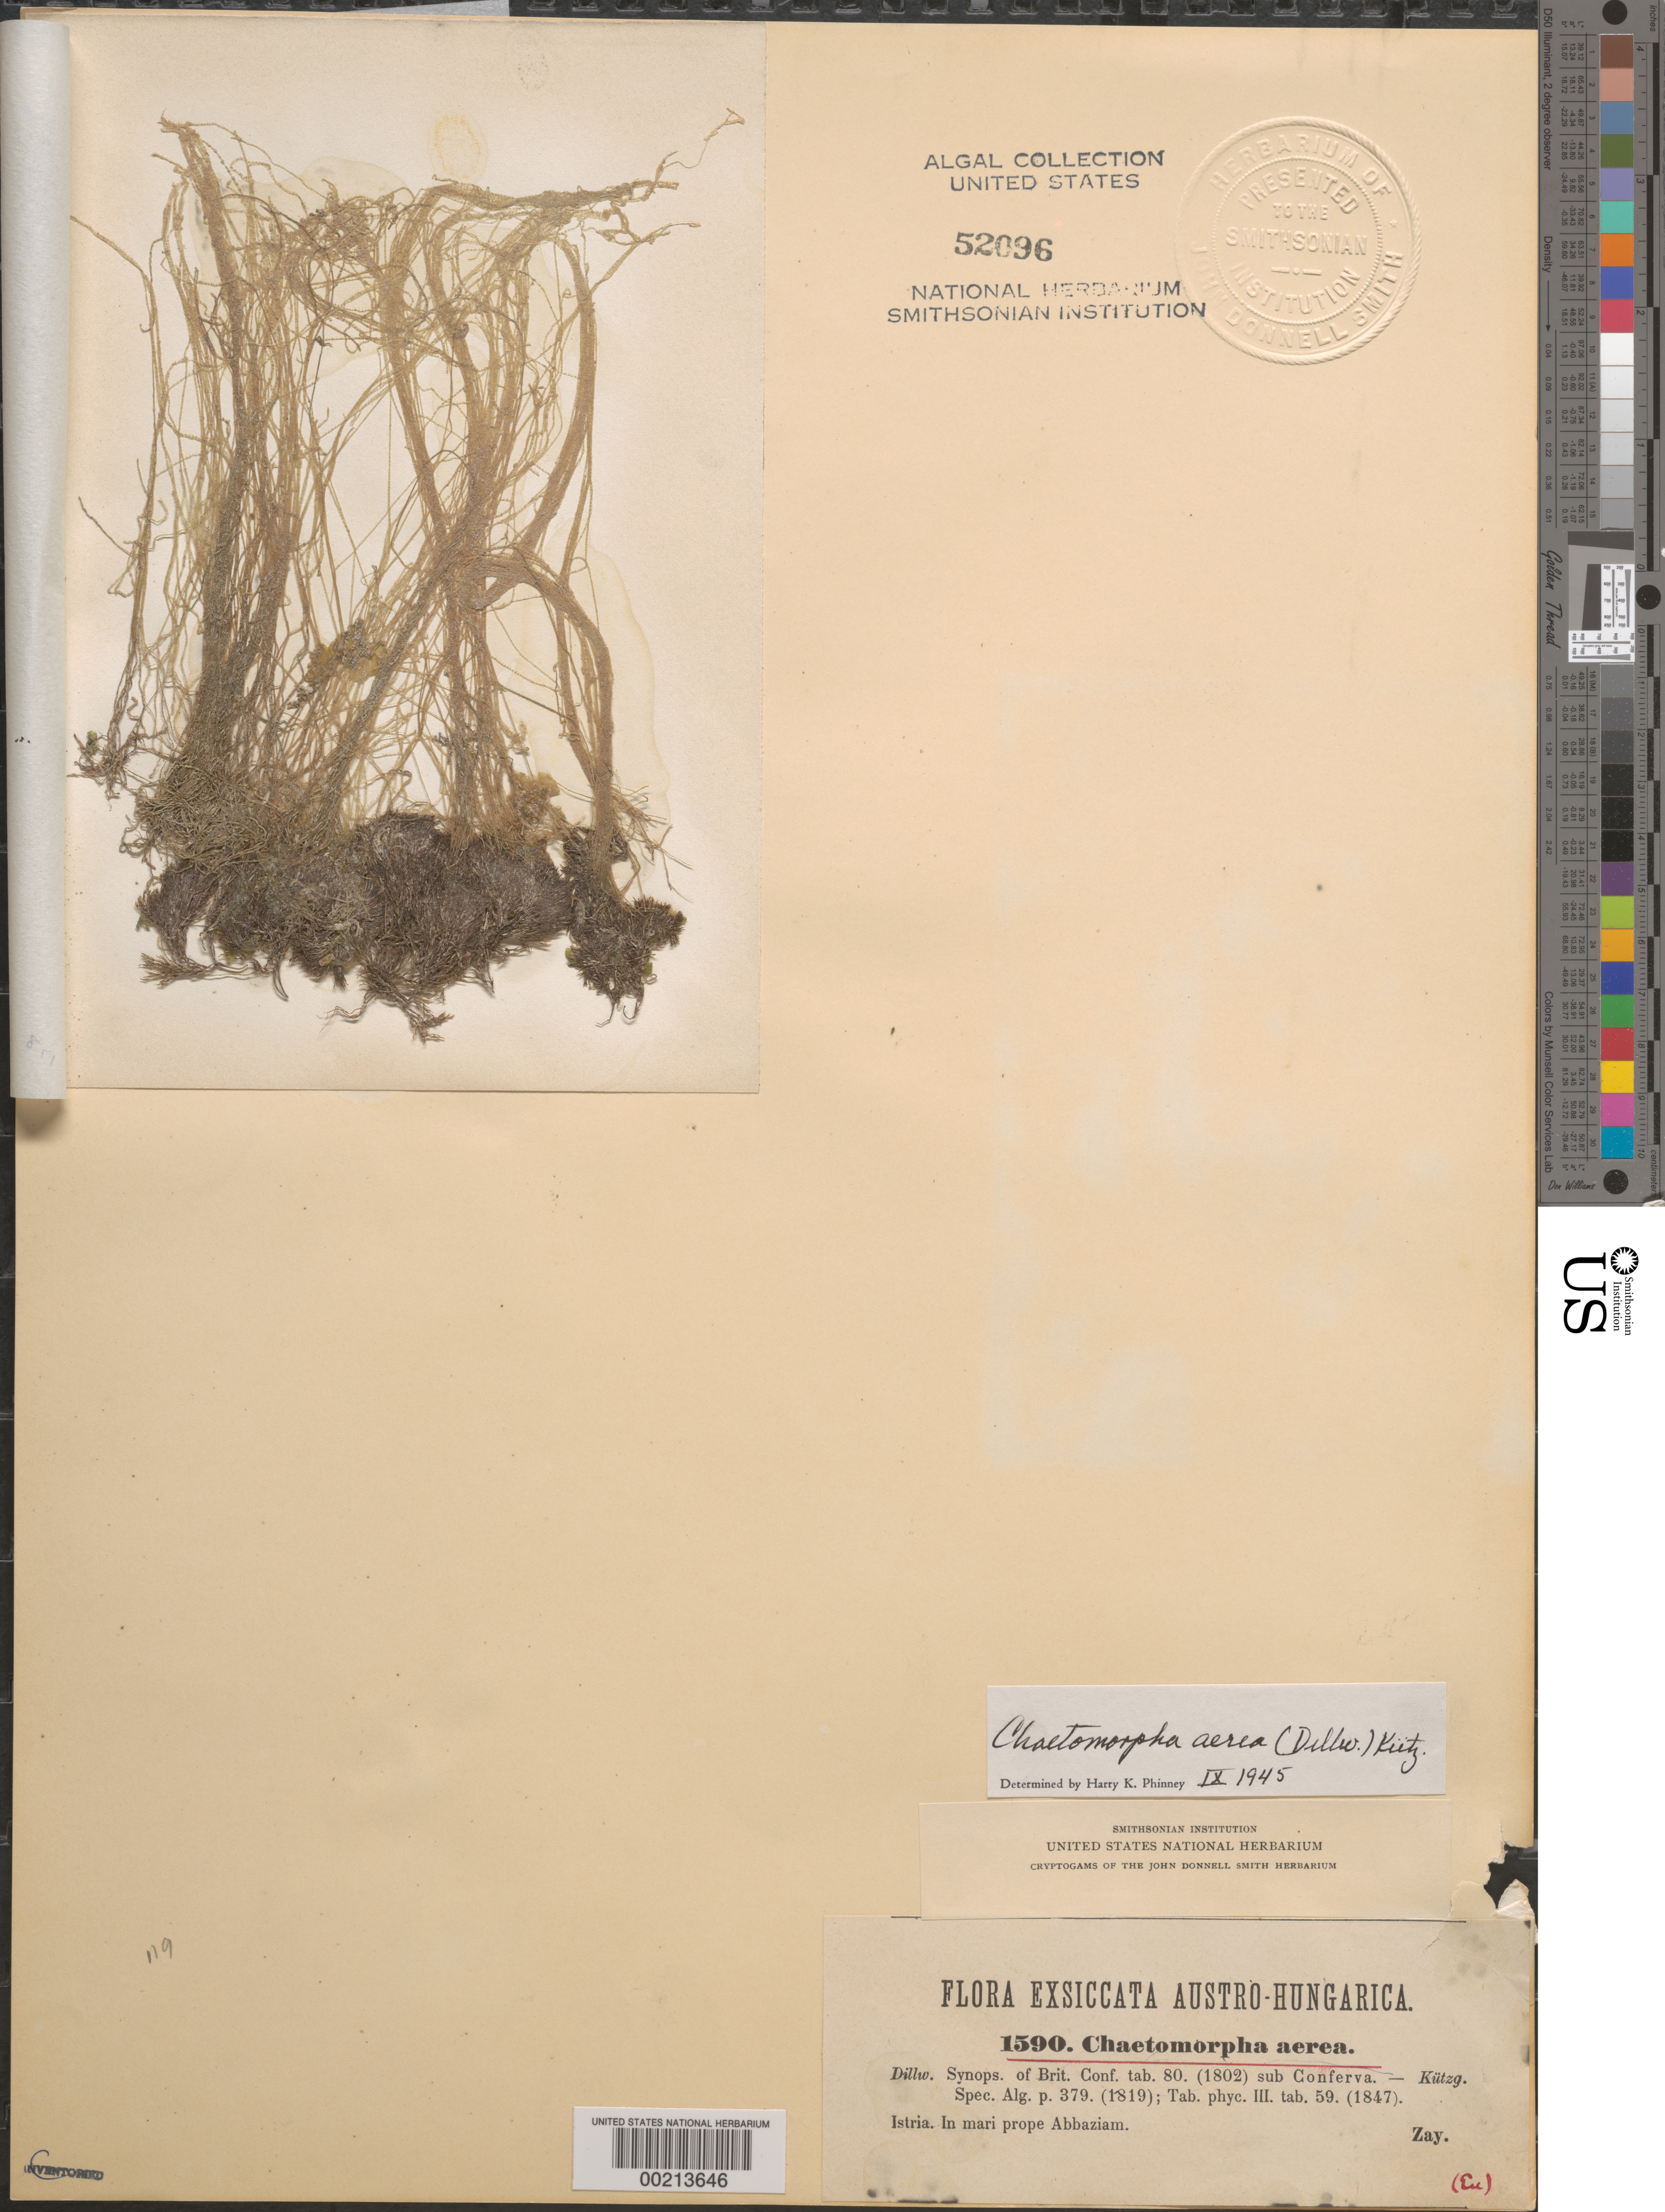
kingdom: Plantae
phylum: Chlorophyta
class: Ulvophyceae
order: Cladophorales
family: Cladophoraceae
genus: Chaetomorpha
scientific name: Chaetomorpha aerea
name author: (Dillwyn) Kütz.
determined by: Phinney, H. K.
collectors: -. Zay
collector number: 1590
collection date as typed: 1847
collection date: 1847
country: Croatia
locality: Sea near Opatija (Abbazia)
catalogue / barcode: US 52096